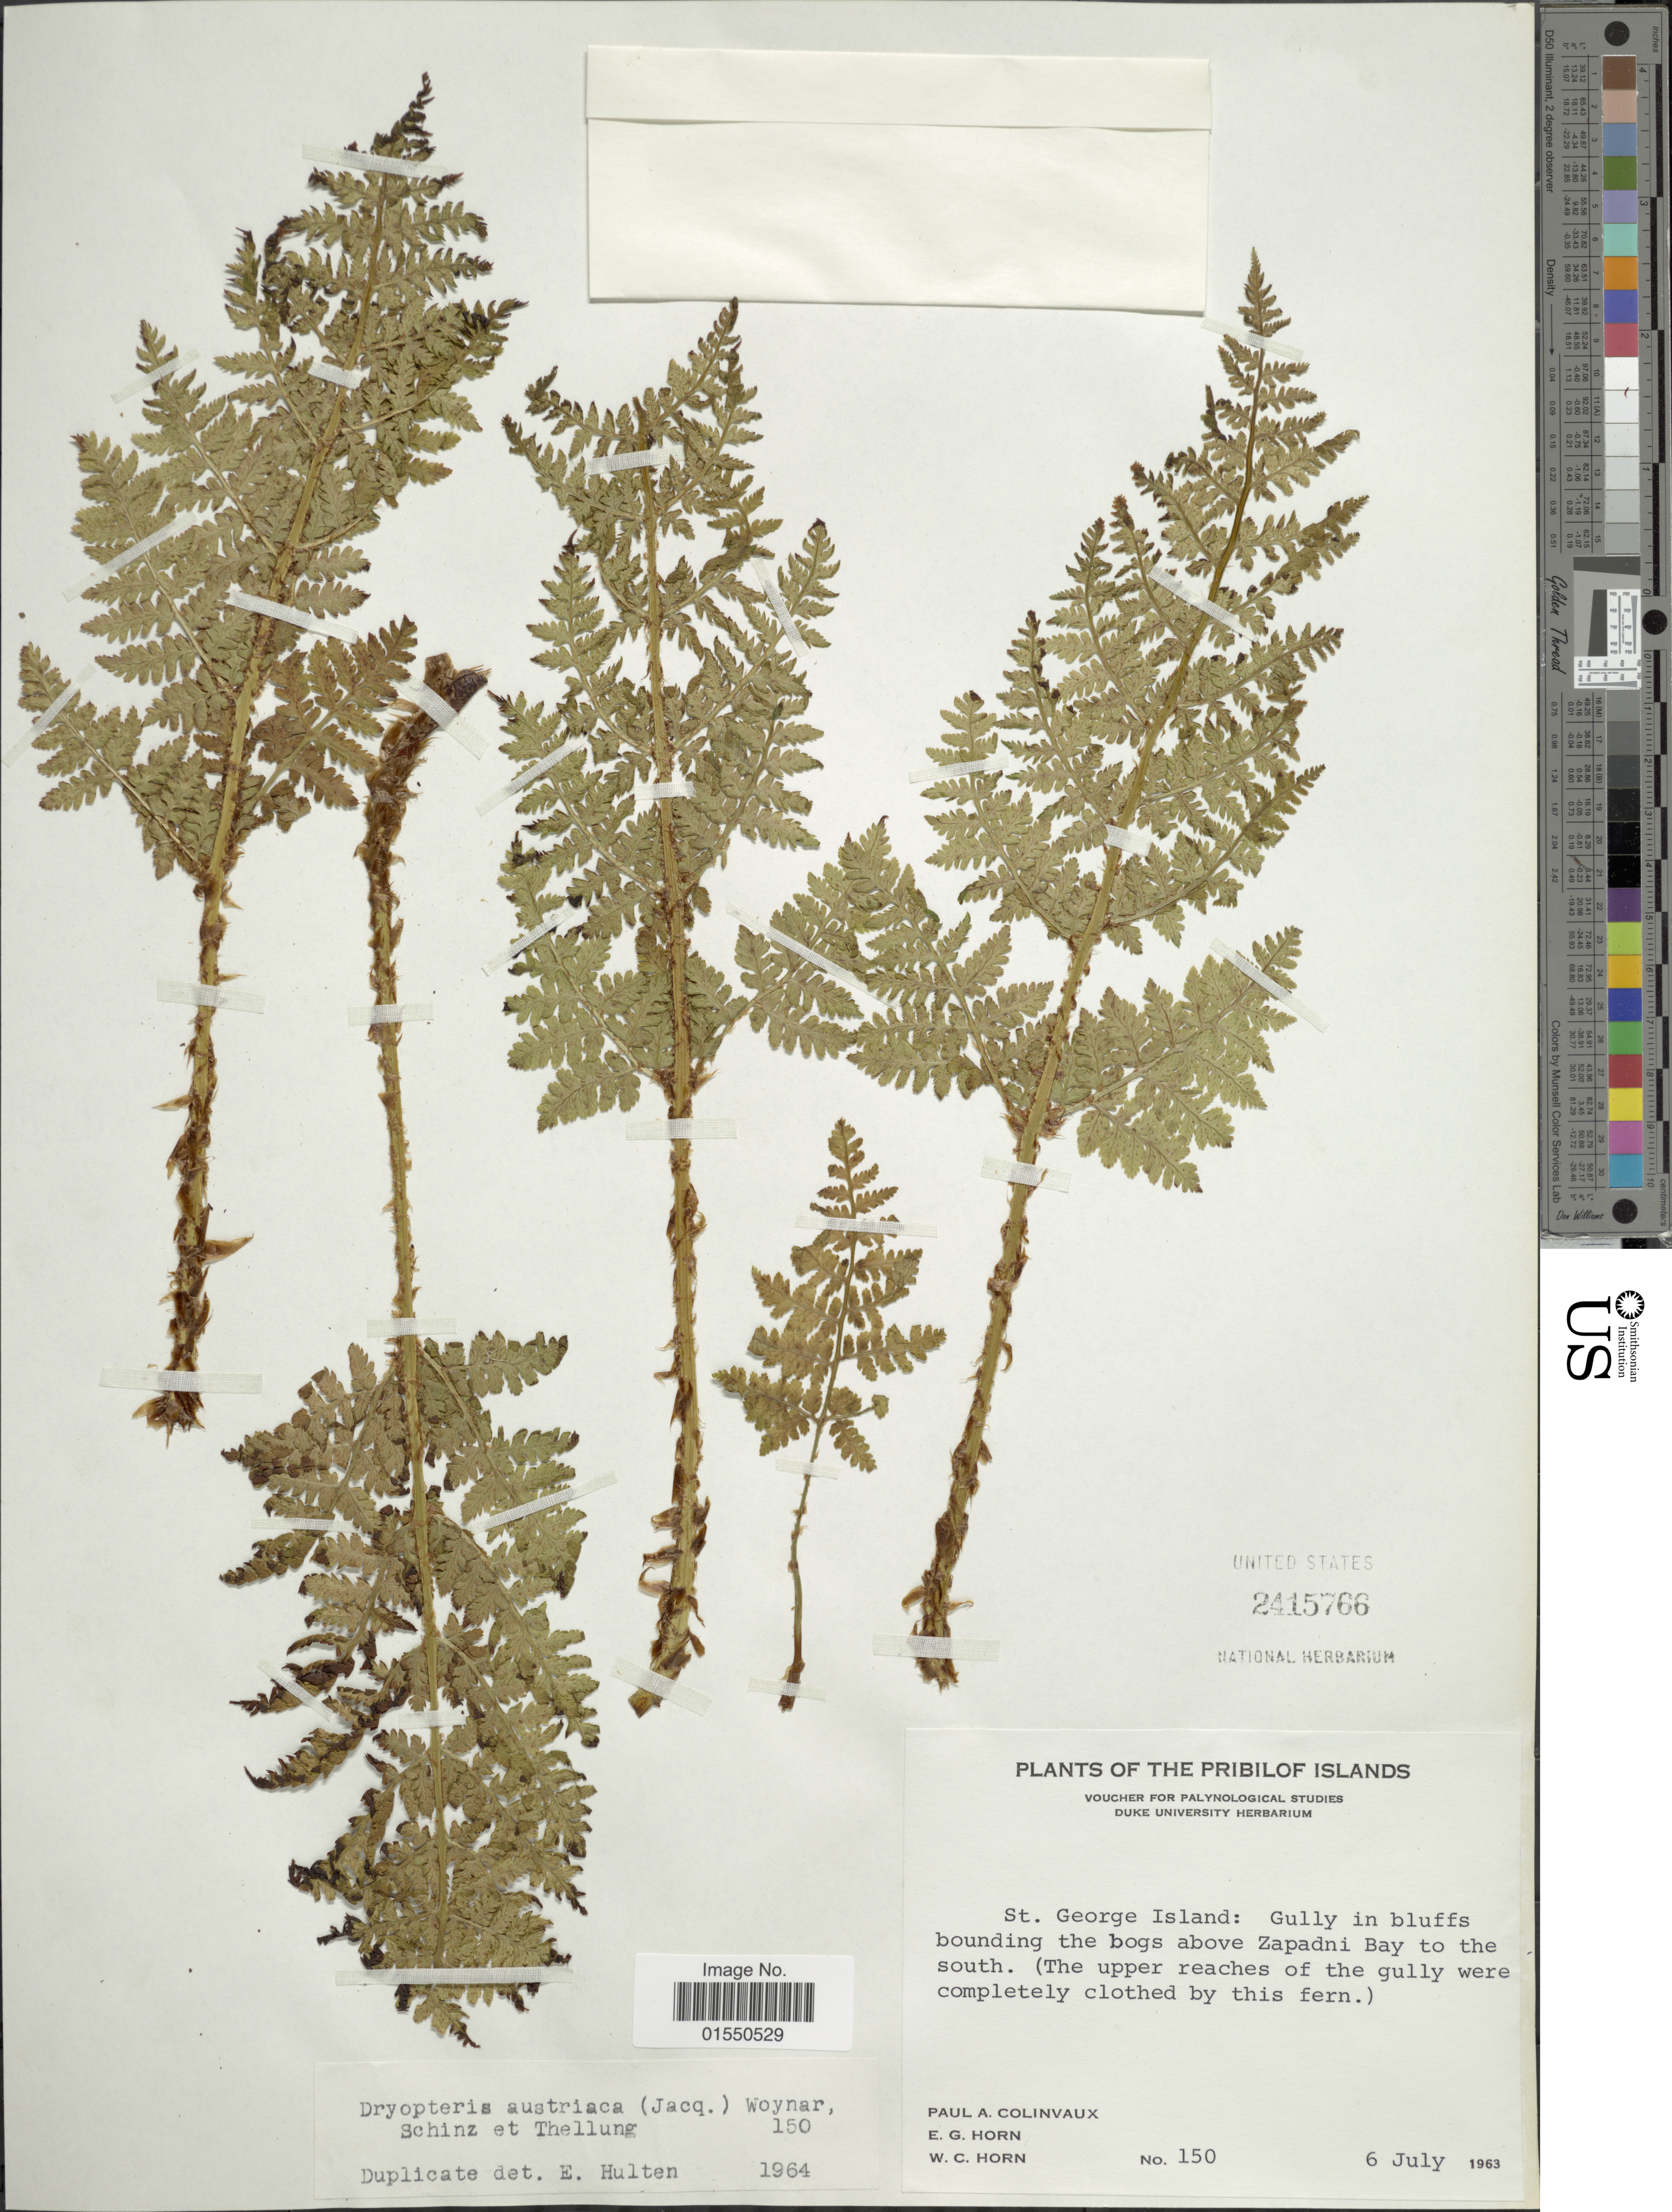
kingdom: Plantae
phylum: Tracheophyta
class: Polypodiopsida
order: Polypodiales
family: Dryopteridaceae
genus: Dryopteris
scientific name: Dryopteris expansa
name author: (C. Presl) Fraser-Jenk. & Jermy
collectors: P. Colinvaux, E. Horn & W. Horn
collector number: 150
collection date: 1963-07-06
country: United States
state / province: Alaska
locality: Pribilof Islands, St. George Island: Gully in bluffs bounding the bogs above Zapadni Bay to the south. (The upper reaches of the gully were completely clothed by this fern.)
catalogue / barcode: US 2415766